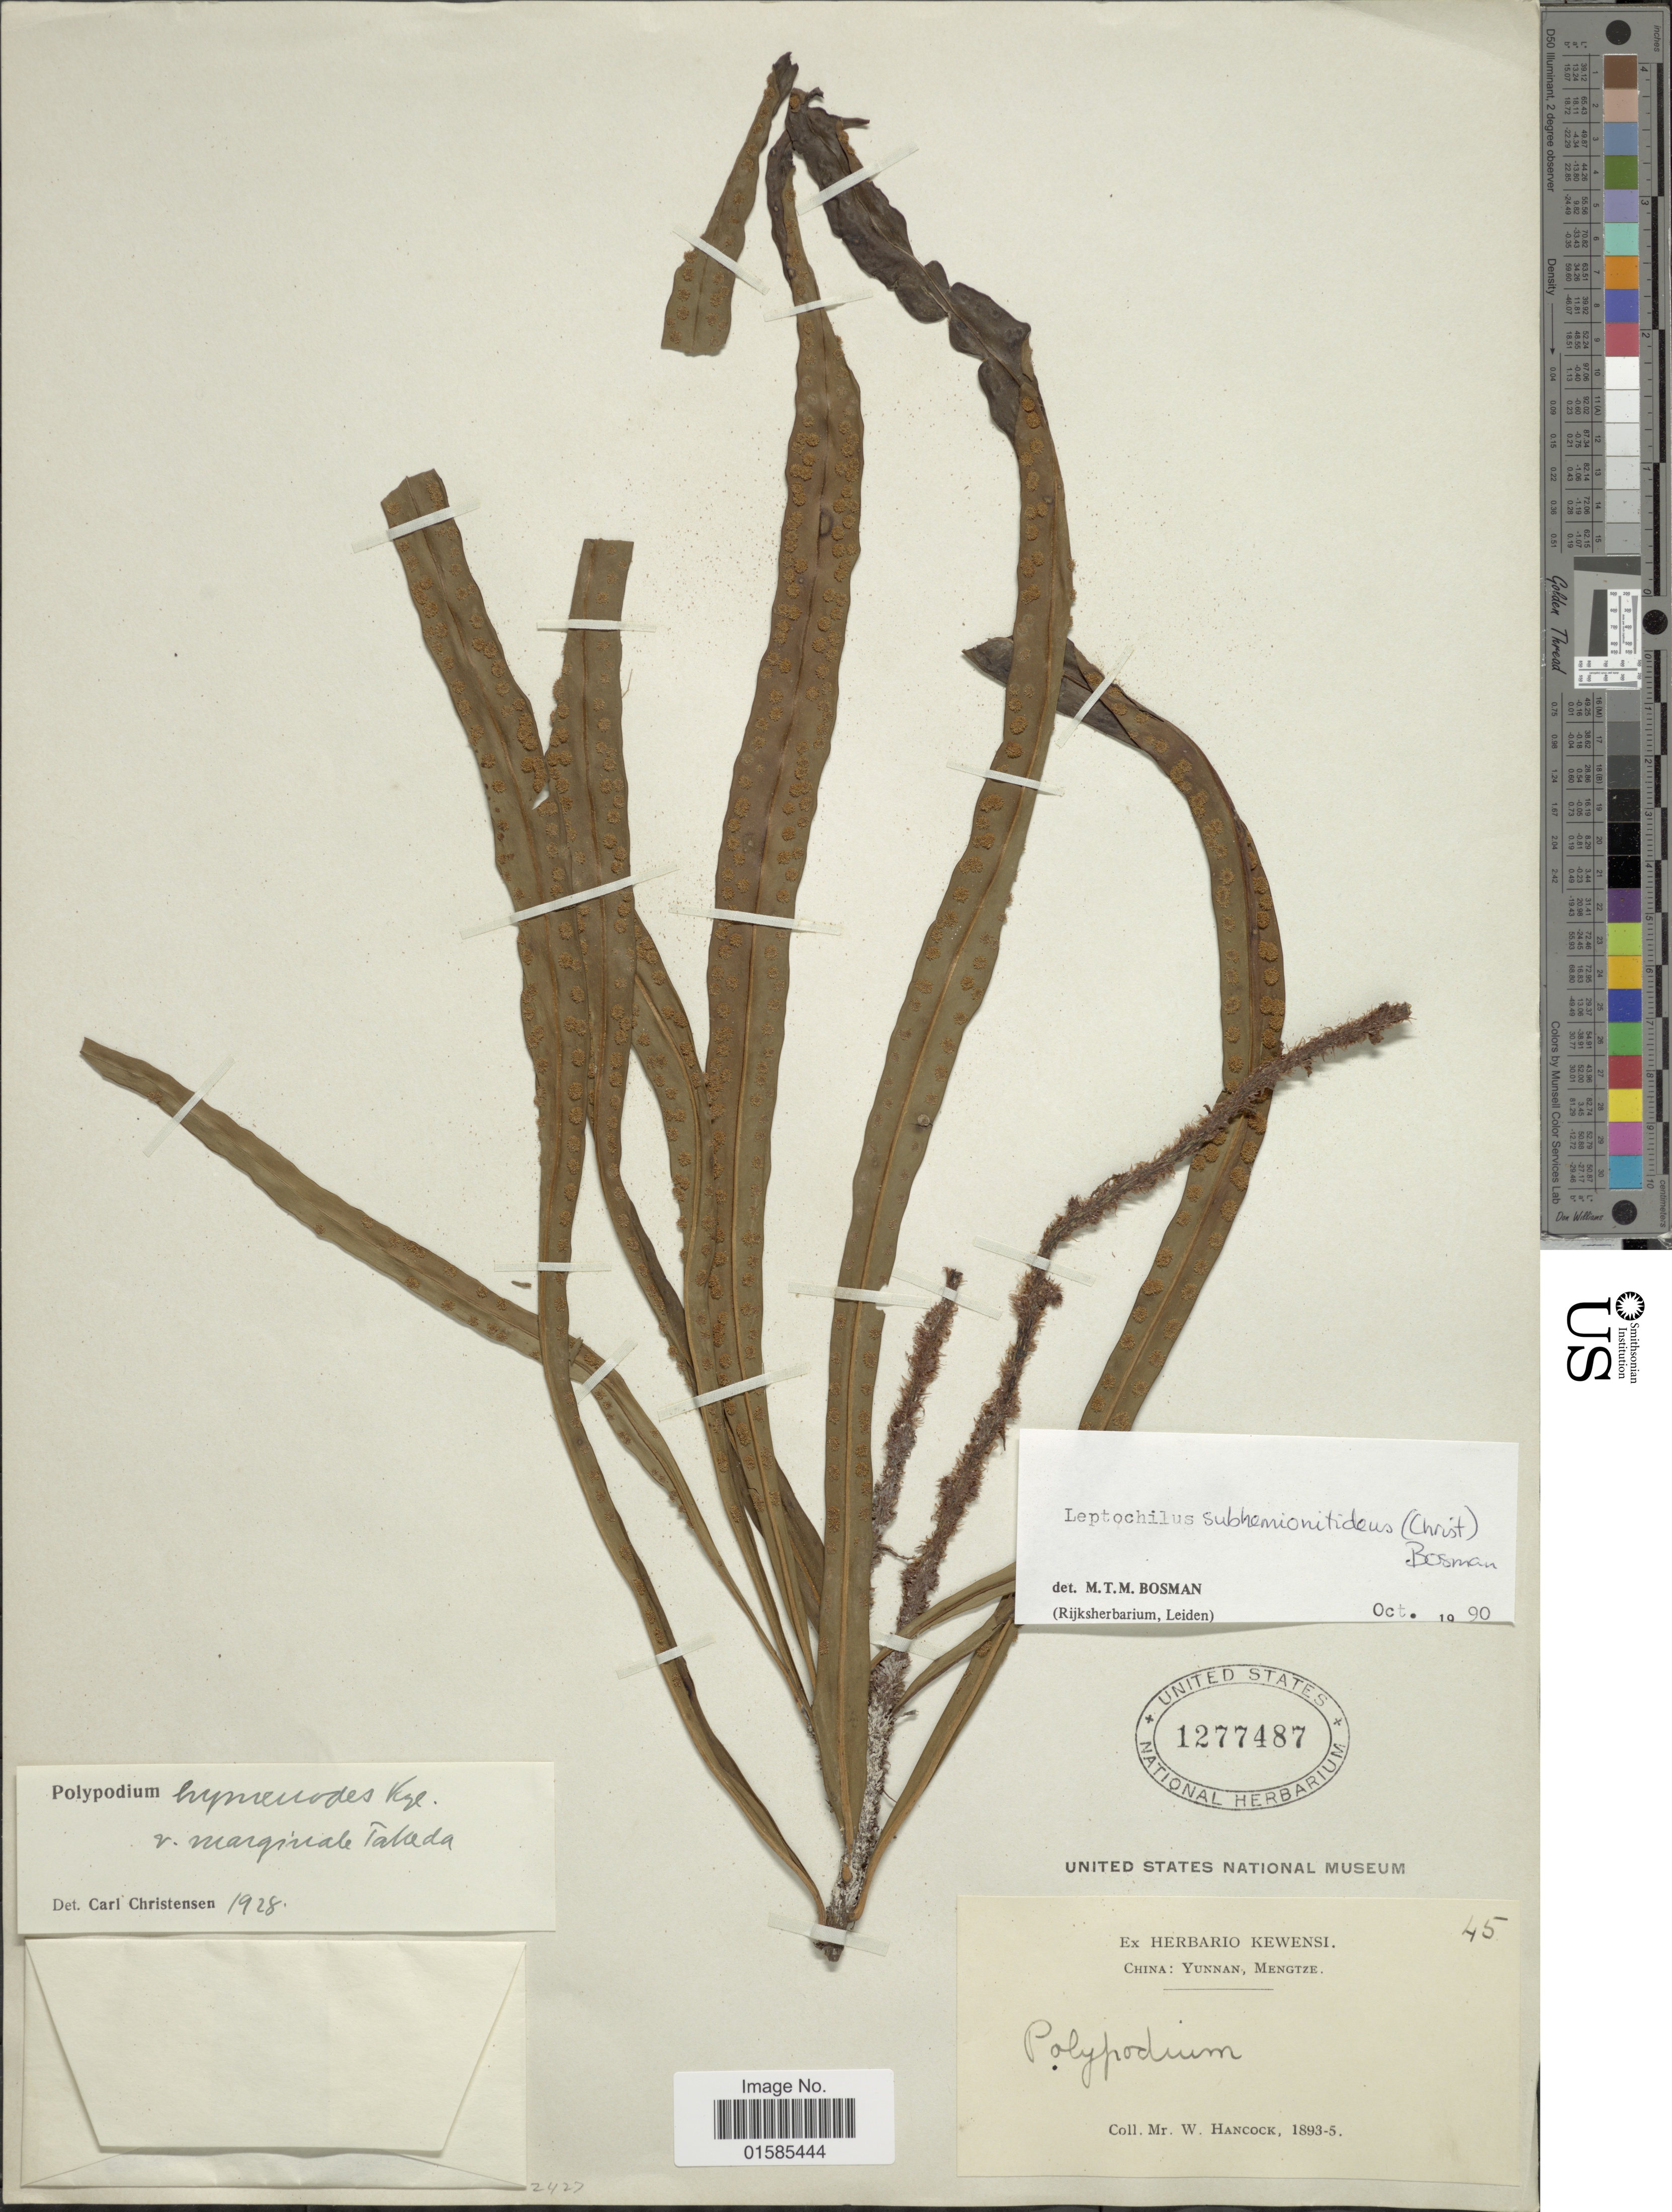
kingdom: Plantae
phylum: Tracheophyta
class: Polypodiopsida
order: Polypodiales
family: Polypodiaceae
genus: Leptochilus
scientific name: Leptochilus subhemionitideus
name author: (Christ) Bosman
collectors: W. Hancock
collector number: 45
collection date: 1893/1895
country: China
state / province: Yunnan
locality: China: Yunnan, Mengtze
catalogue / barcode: US 1277487